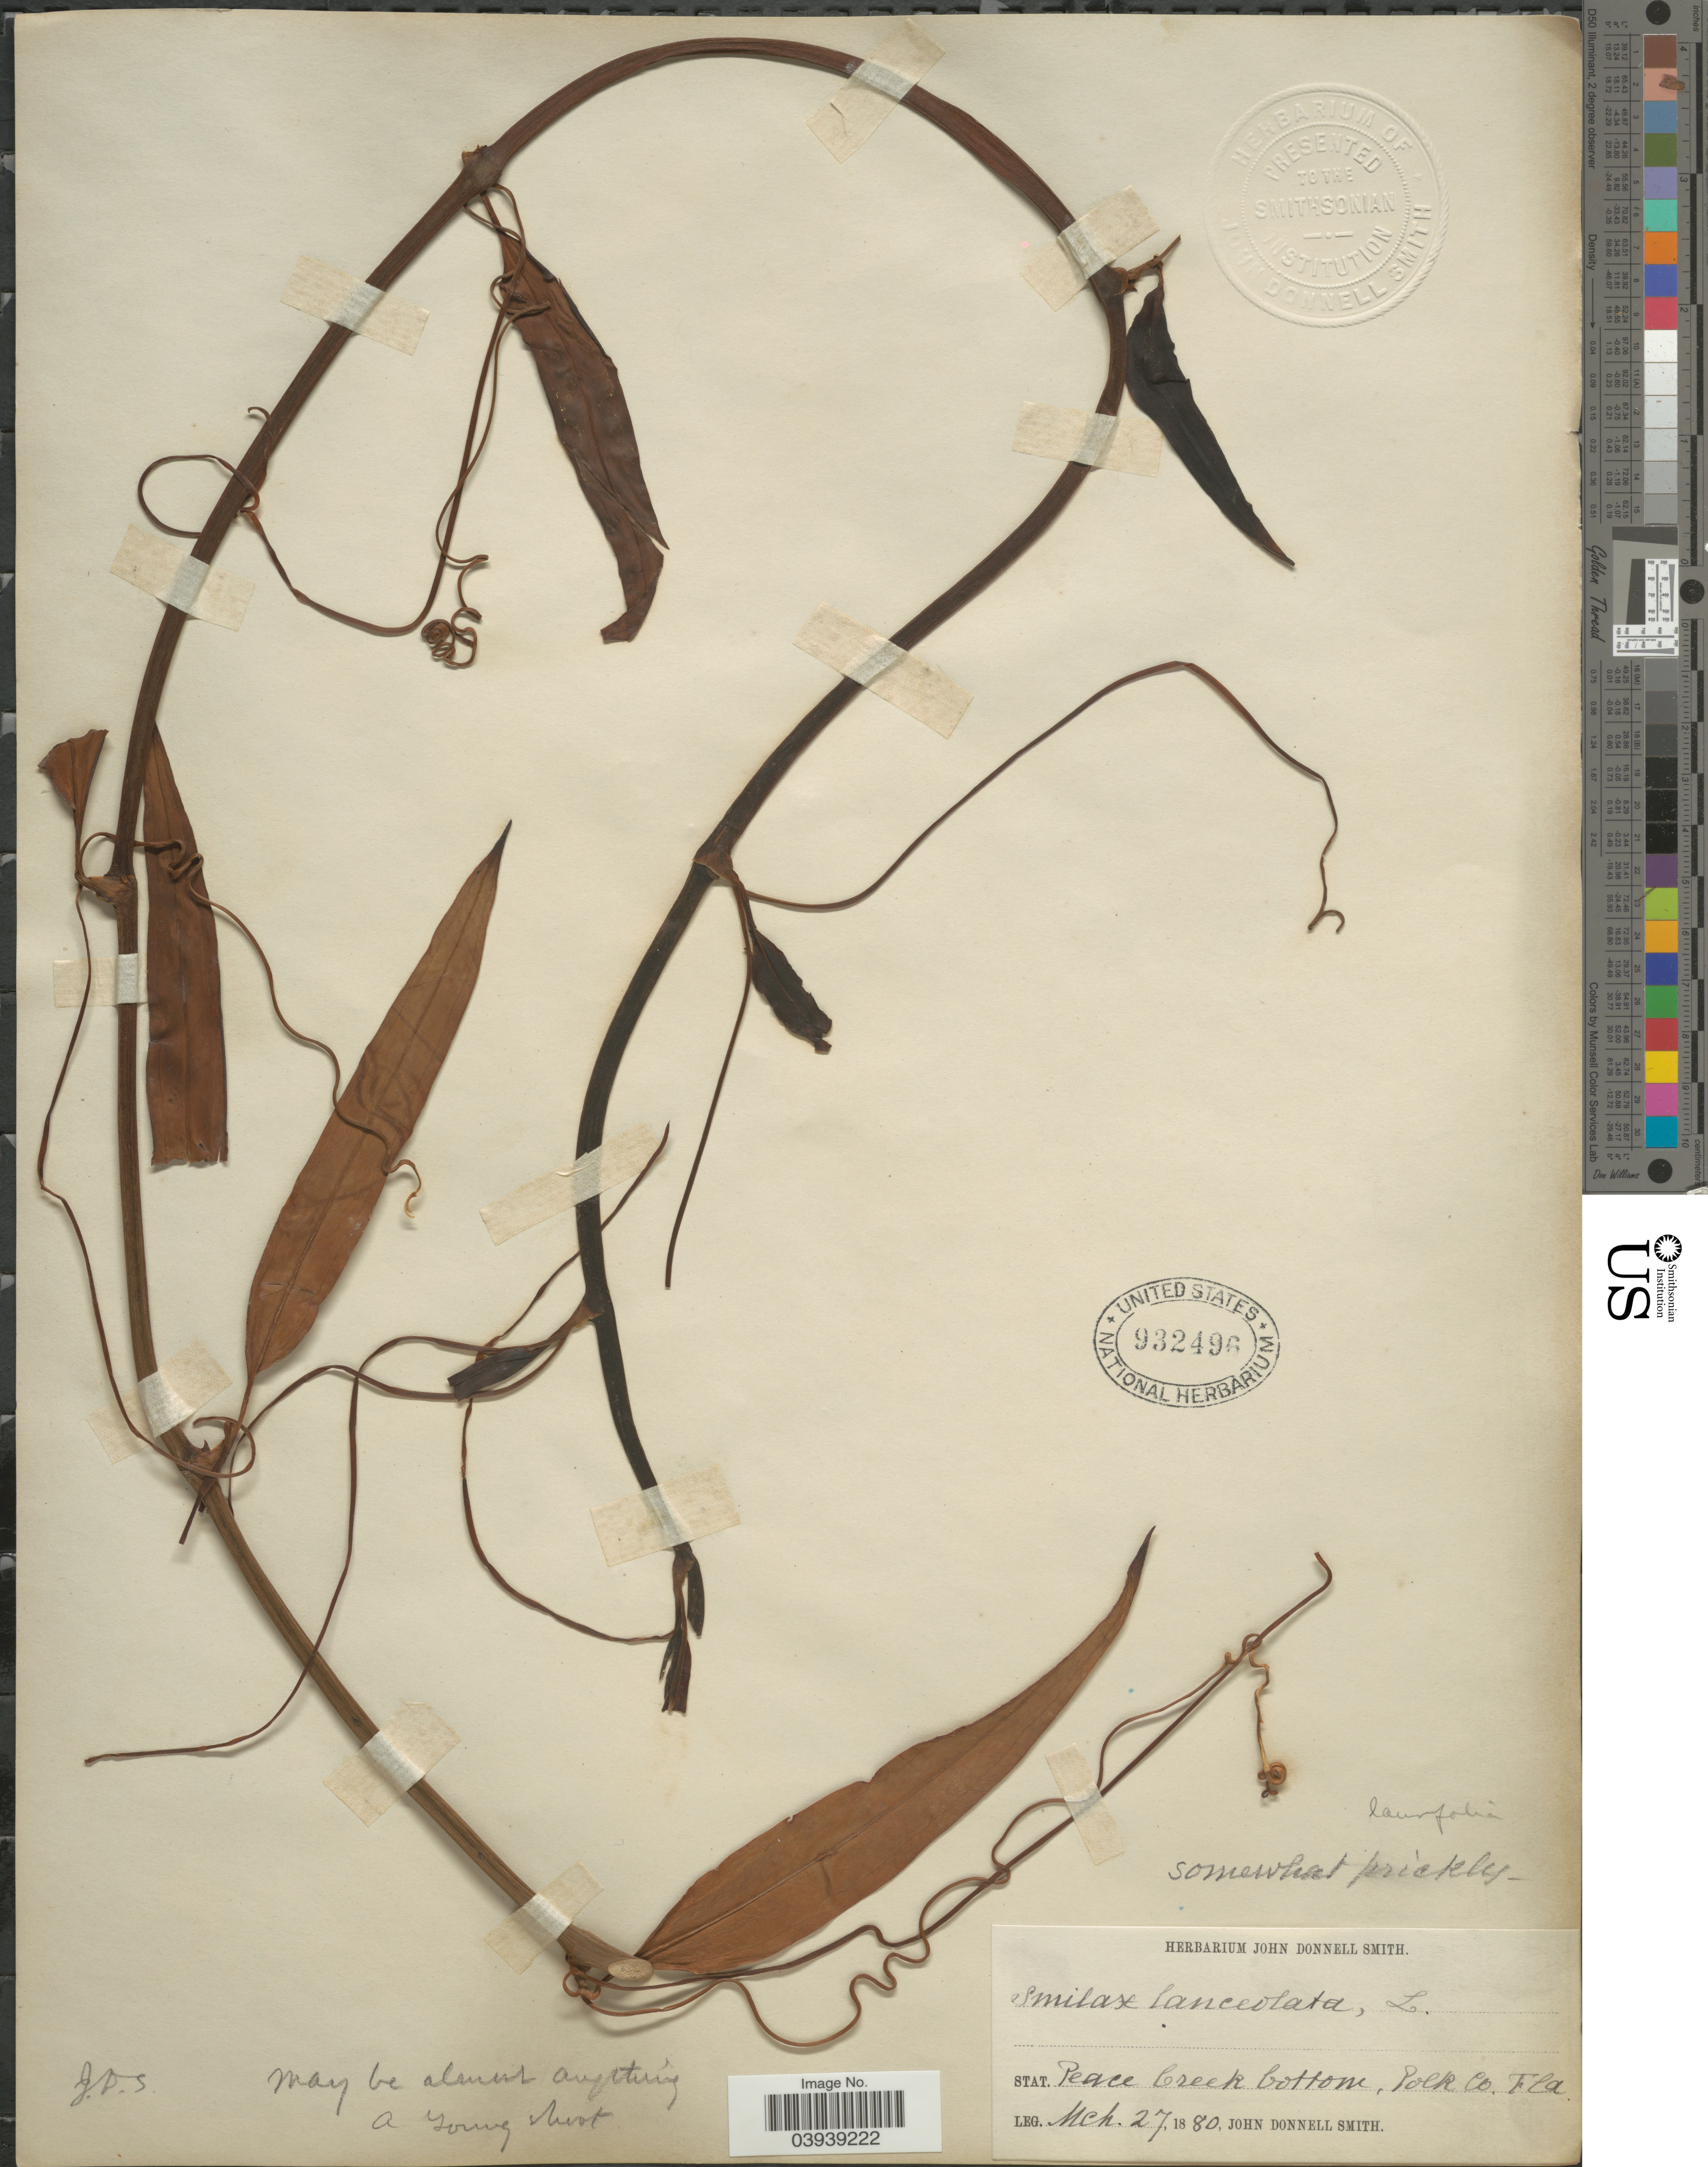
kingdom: Plantae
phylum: Tracheophyta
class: Liliopsida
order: Liliales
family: Smilacaceae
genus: Smilax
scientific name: Smilax smallii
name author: Morong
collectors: J. Donnell Smith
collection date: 1880-03-27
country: United States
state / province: Florida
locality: Stat. Peace Creek bottom, Polk Co.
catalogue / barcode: US 932496